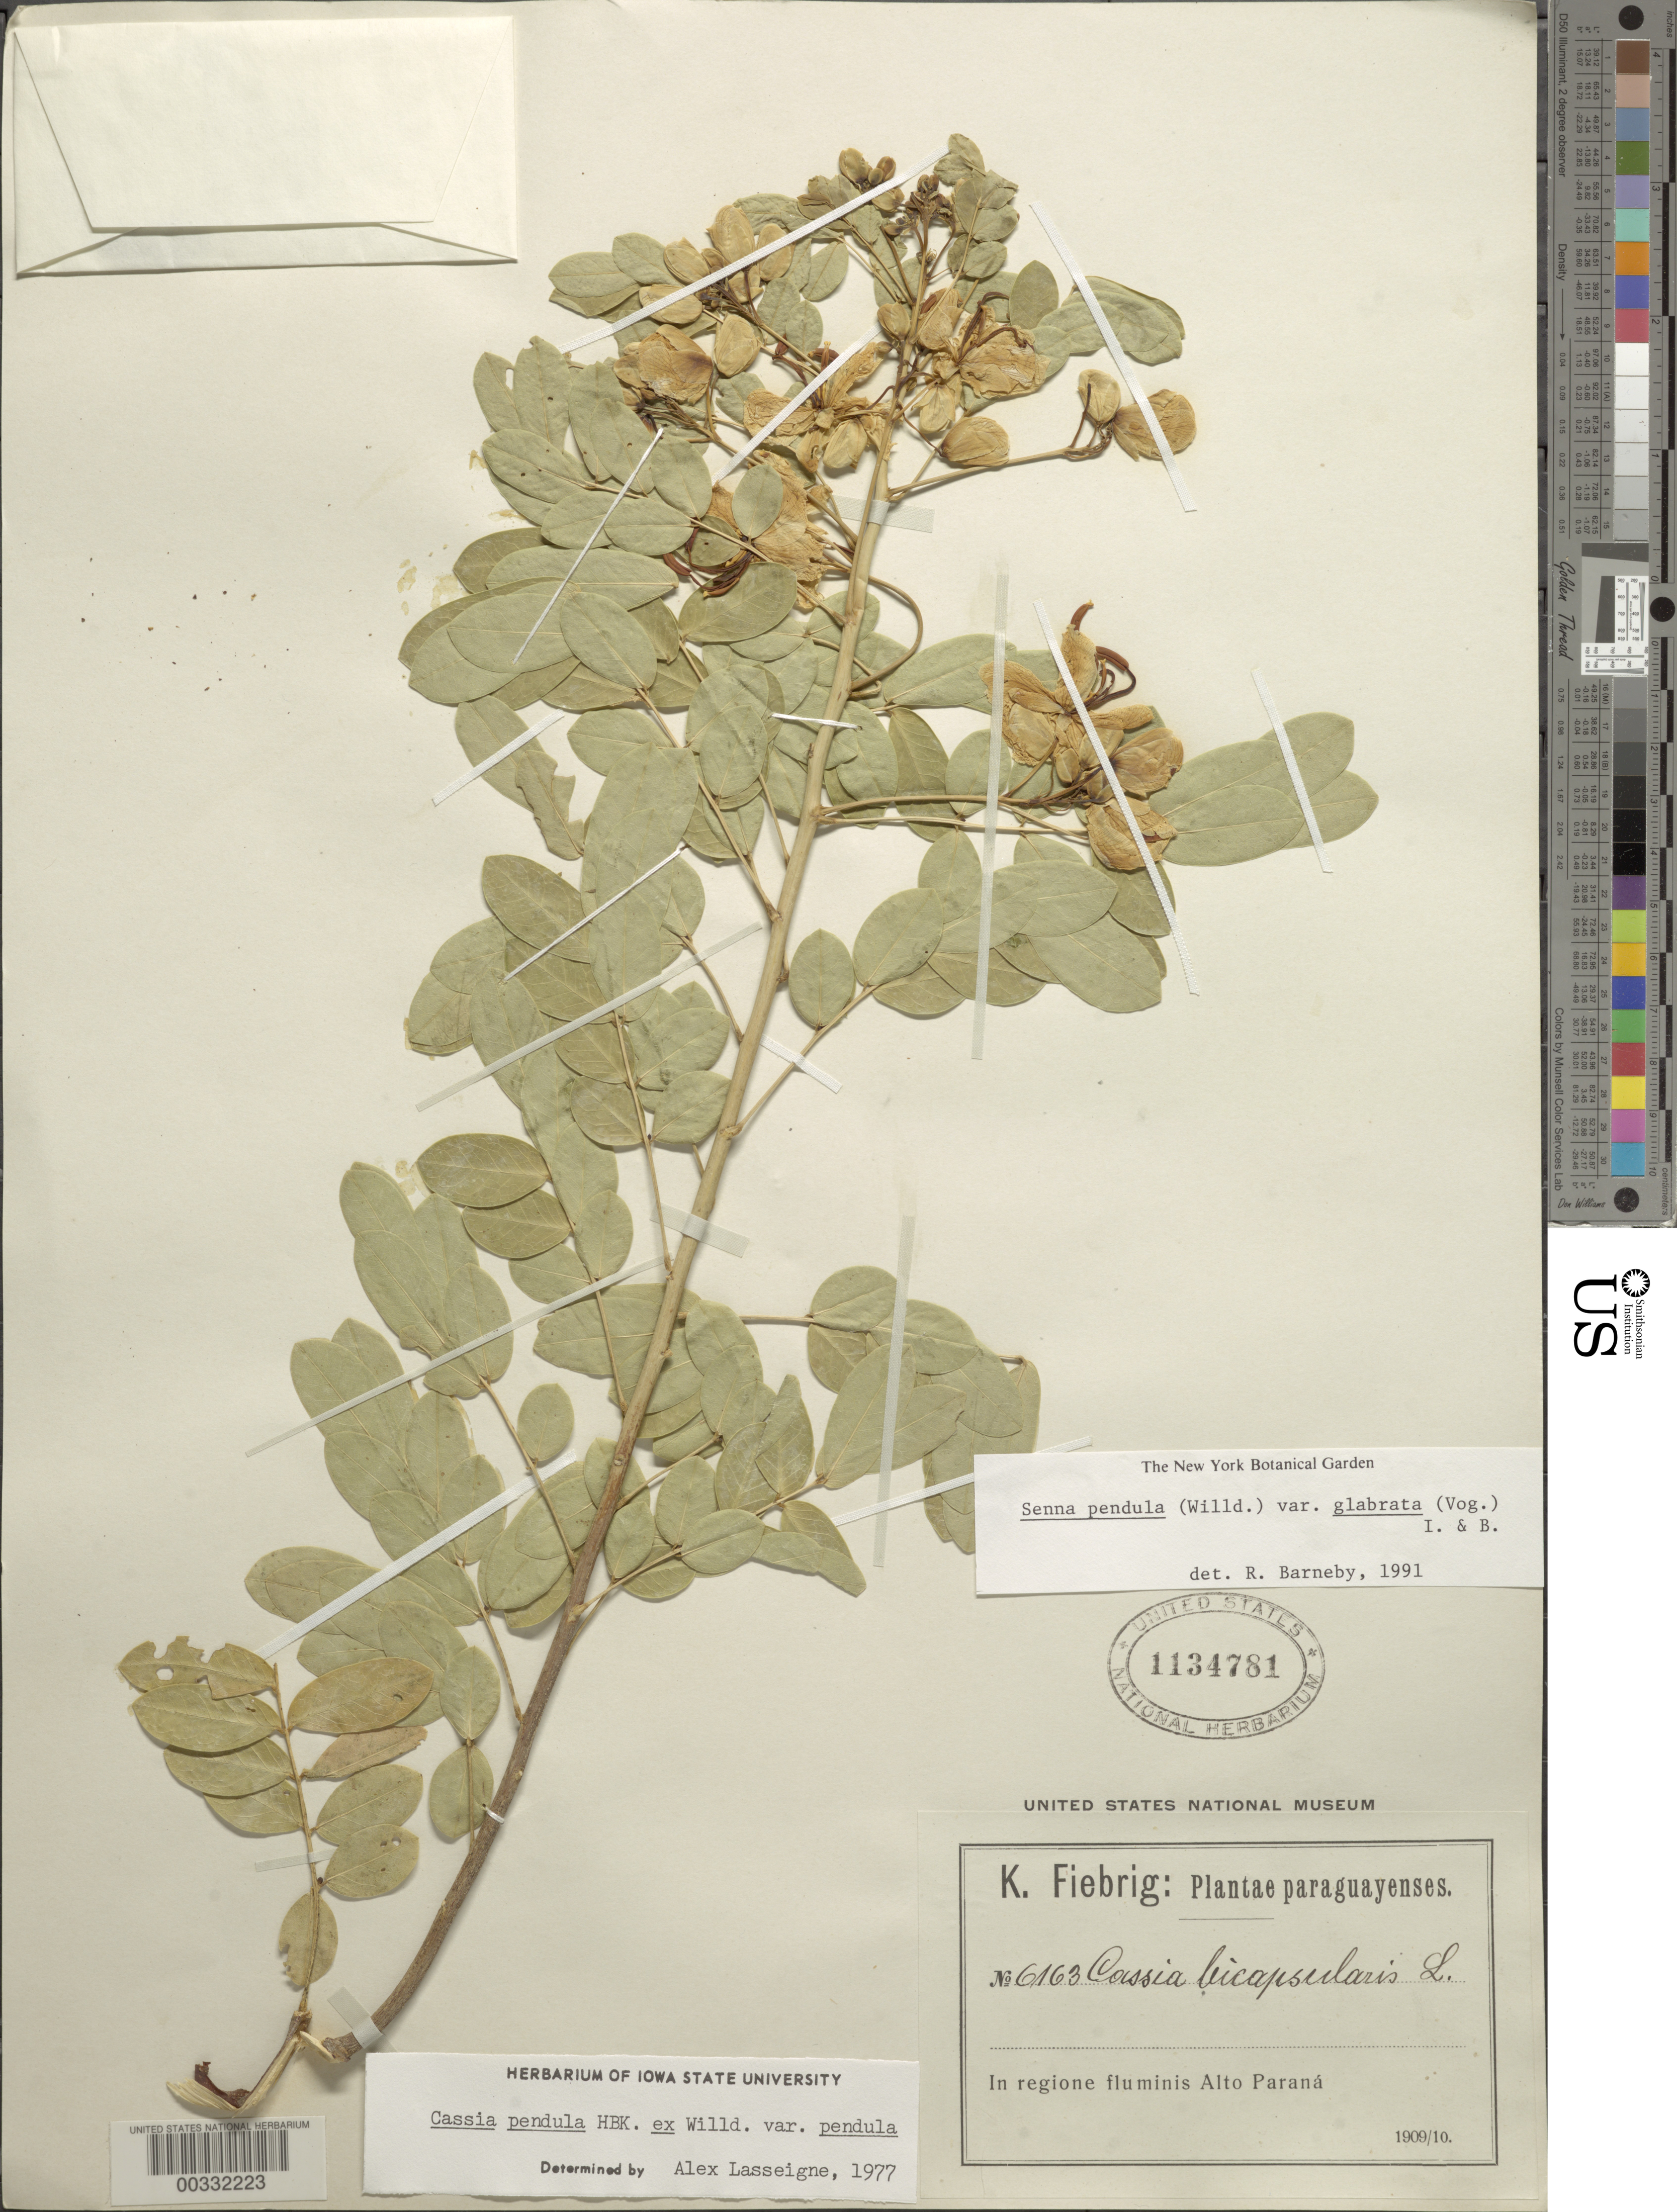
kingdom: Plantae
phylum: Tracheophyta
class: Magnoliopsida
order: Fabales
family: Fabaceae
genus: Senna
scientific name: Senna pendula var. glabrata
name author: (Vogel) H.S. Irwin & Barneby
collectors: K. Fiebrig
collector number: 6163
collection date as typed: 1909 to -- -- 1910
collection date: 1909/1910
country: Paraguay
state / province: Alto Paraná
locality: In regione fluminis Alto Paraná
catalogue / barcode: US 1134781